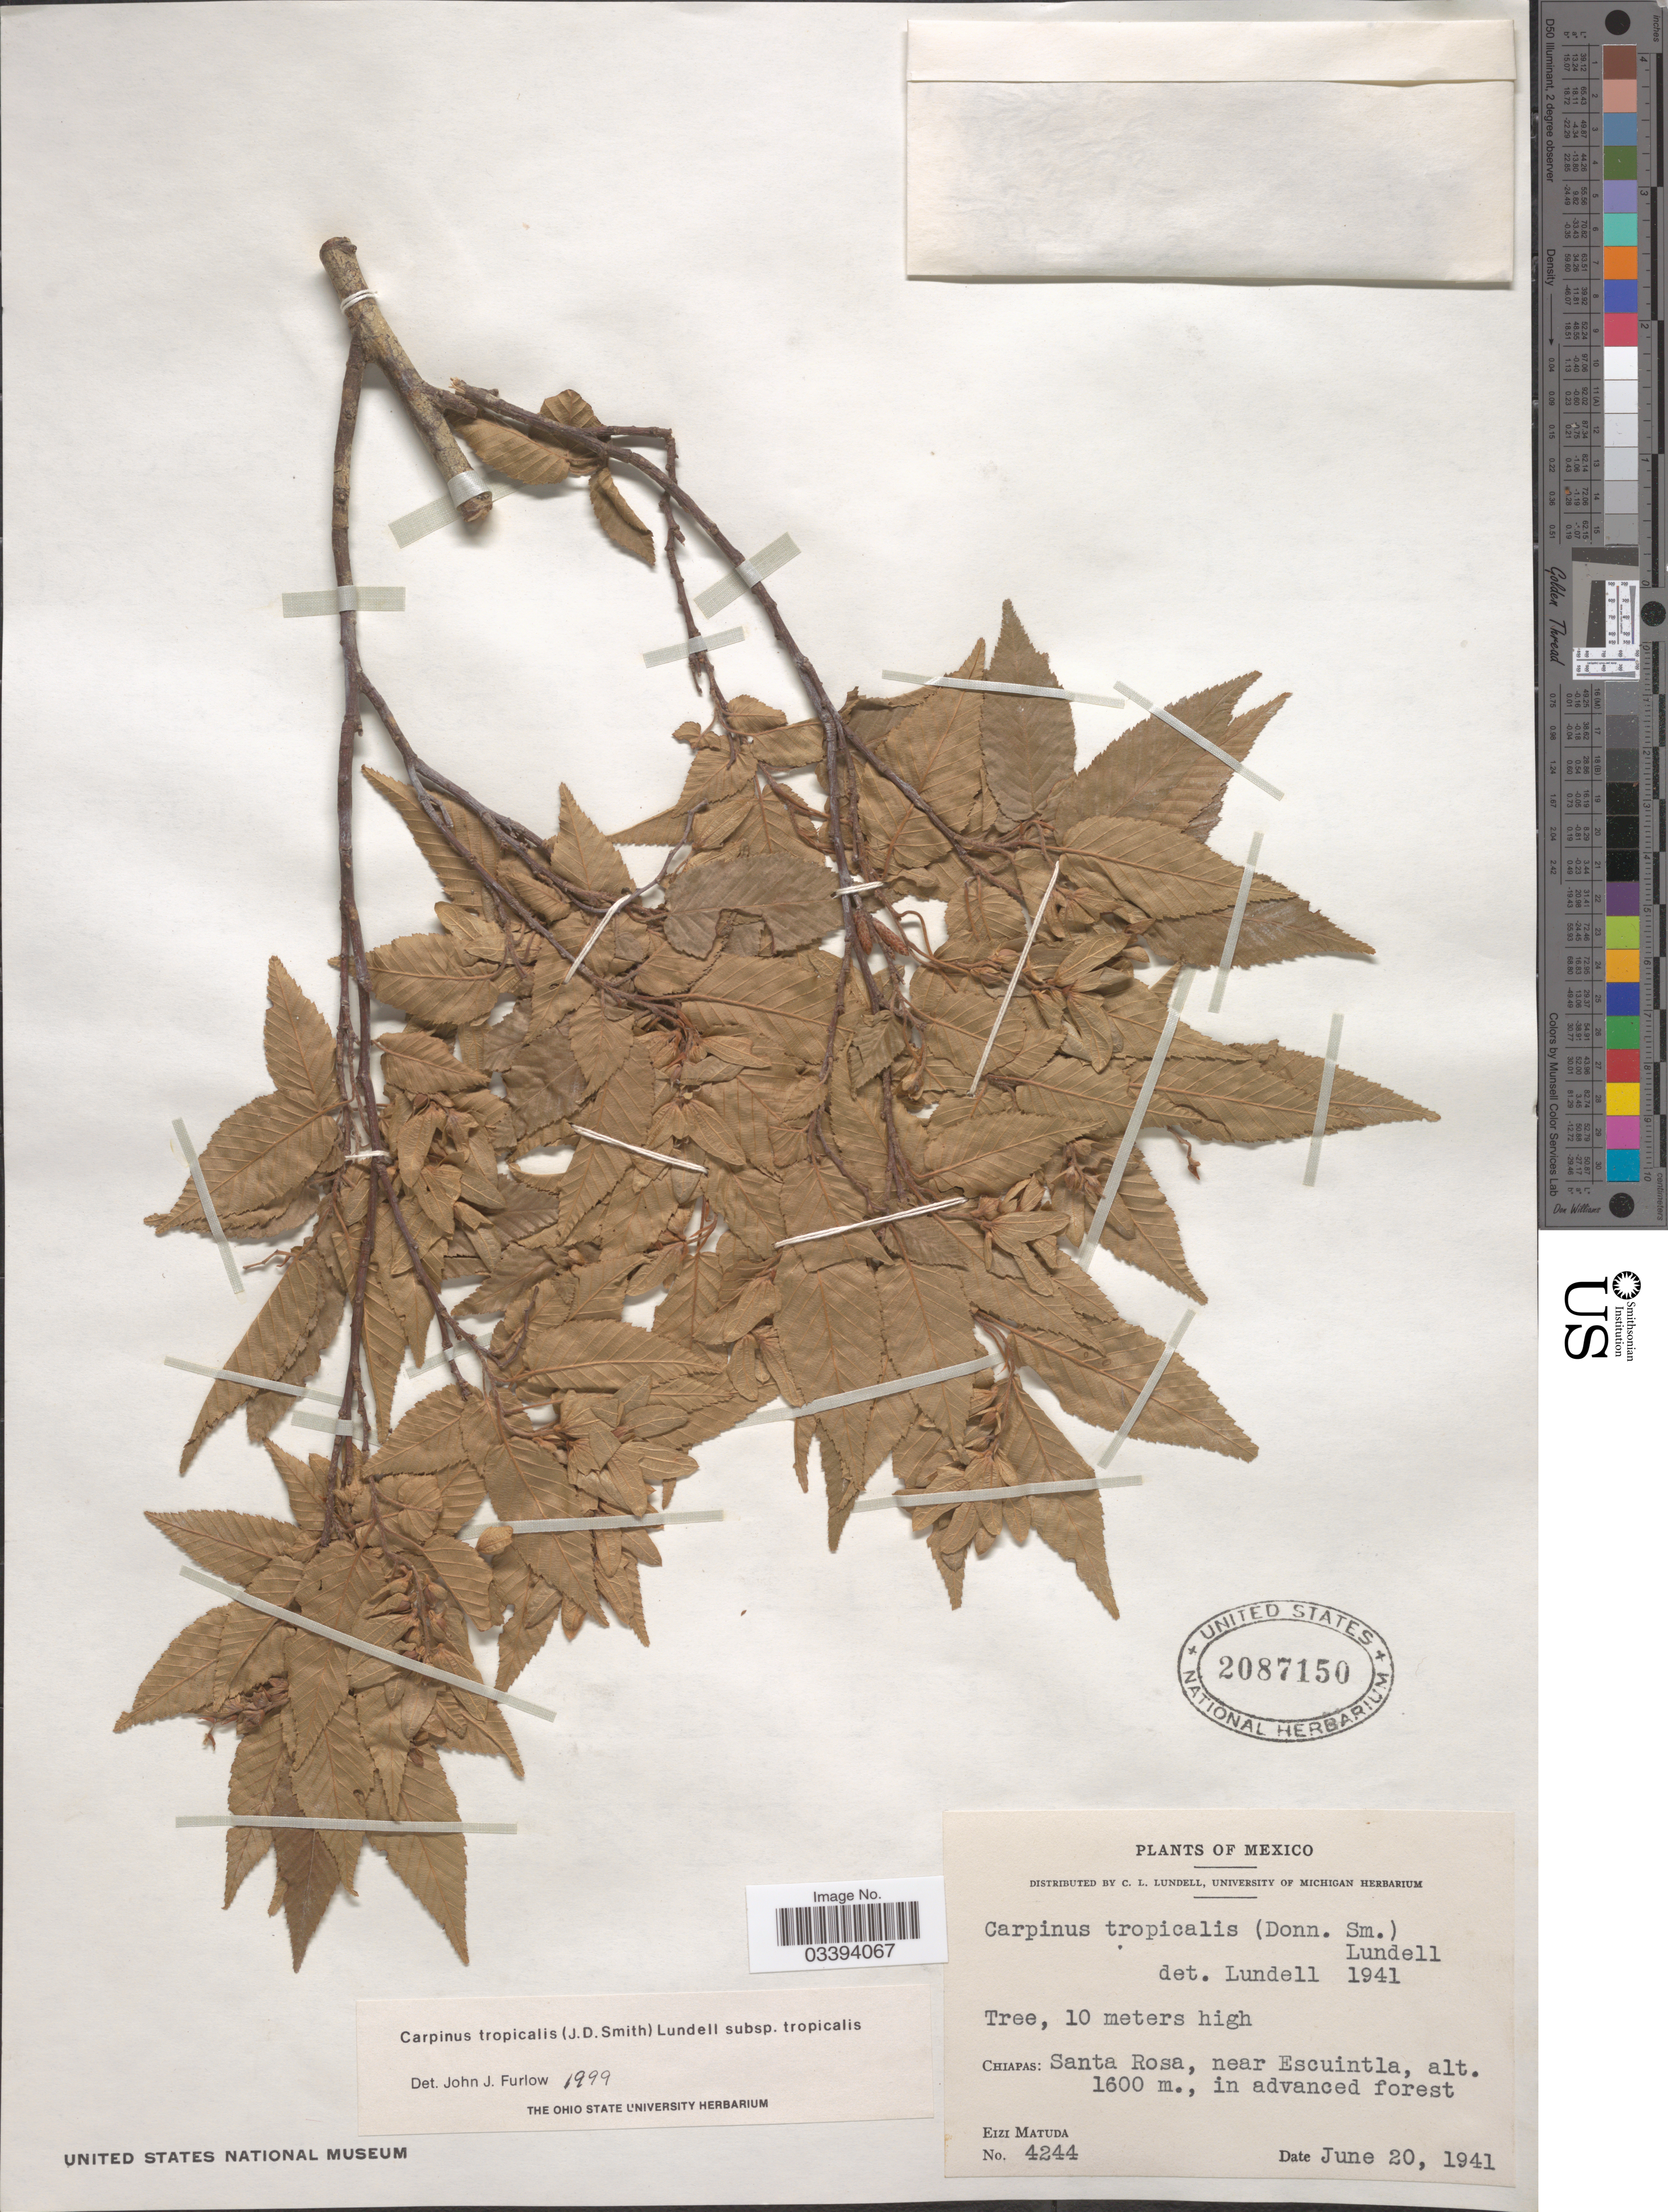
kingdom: Plantae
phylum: Tracheophyta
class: Magnoliopsida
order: Fagales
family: Betulaceae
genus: Carpinus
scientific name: Carpinus tropicalis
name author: (Donn. Sm.) Lundell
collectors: E. Matuda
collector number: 4244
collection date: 1941-06-20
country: Mexico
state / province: Chiapas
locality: Santa Rosa, near Escuintla.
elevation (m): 1600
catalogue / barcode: US 2087150